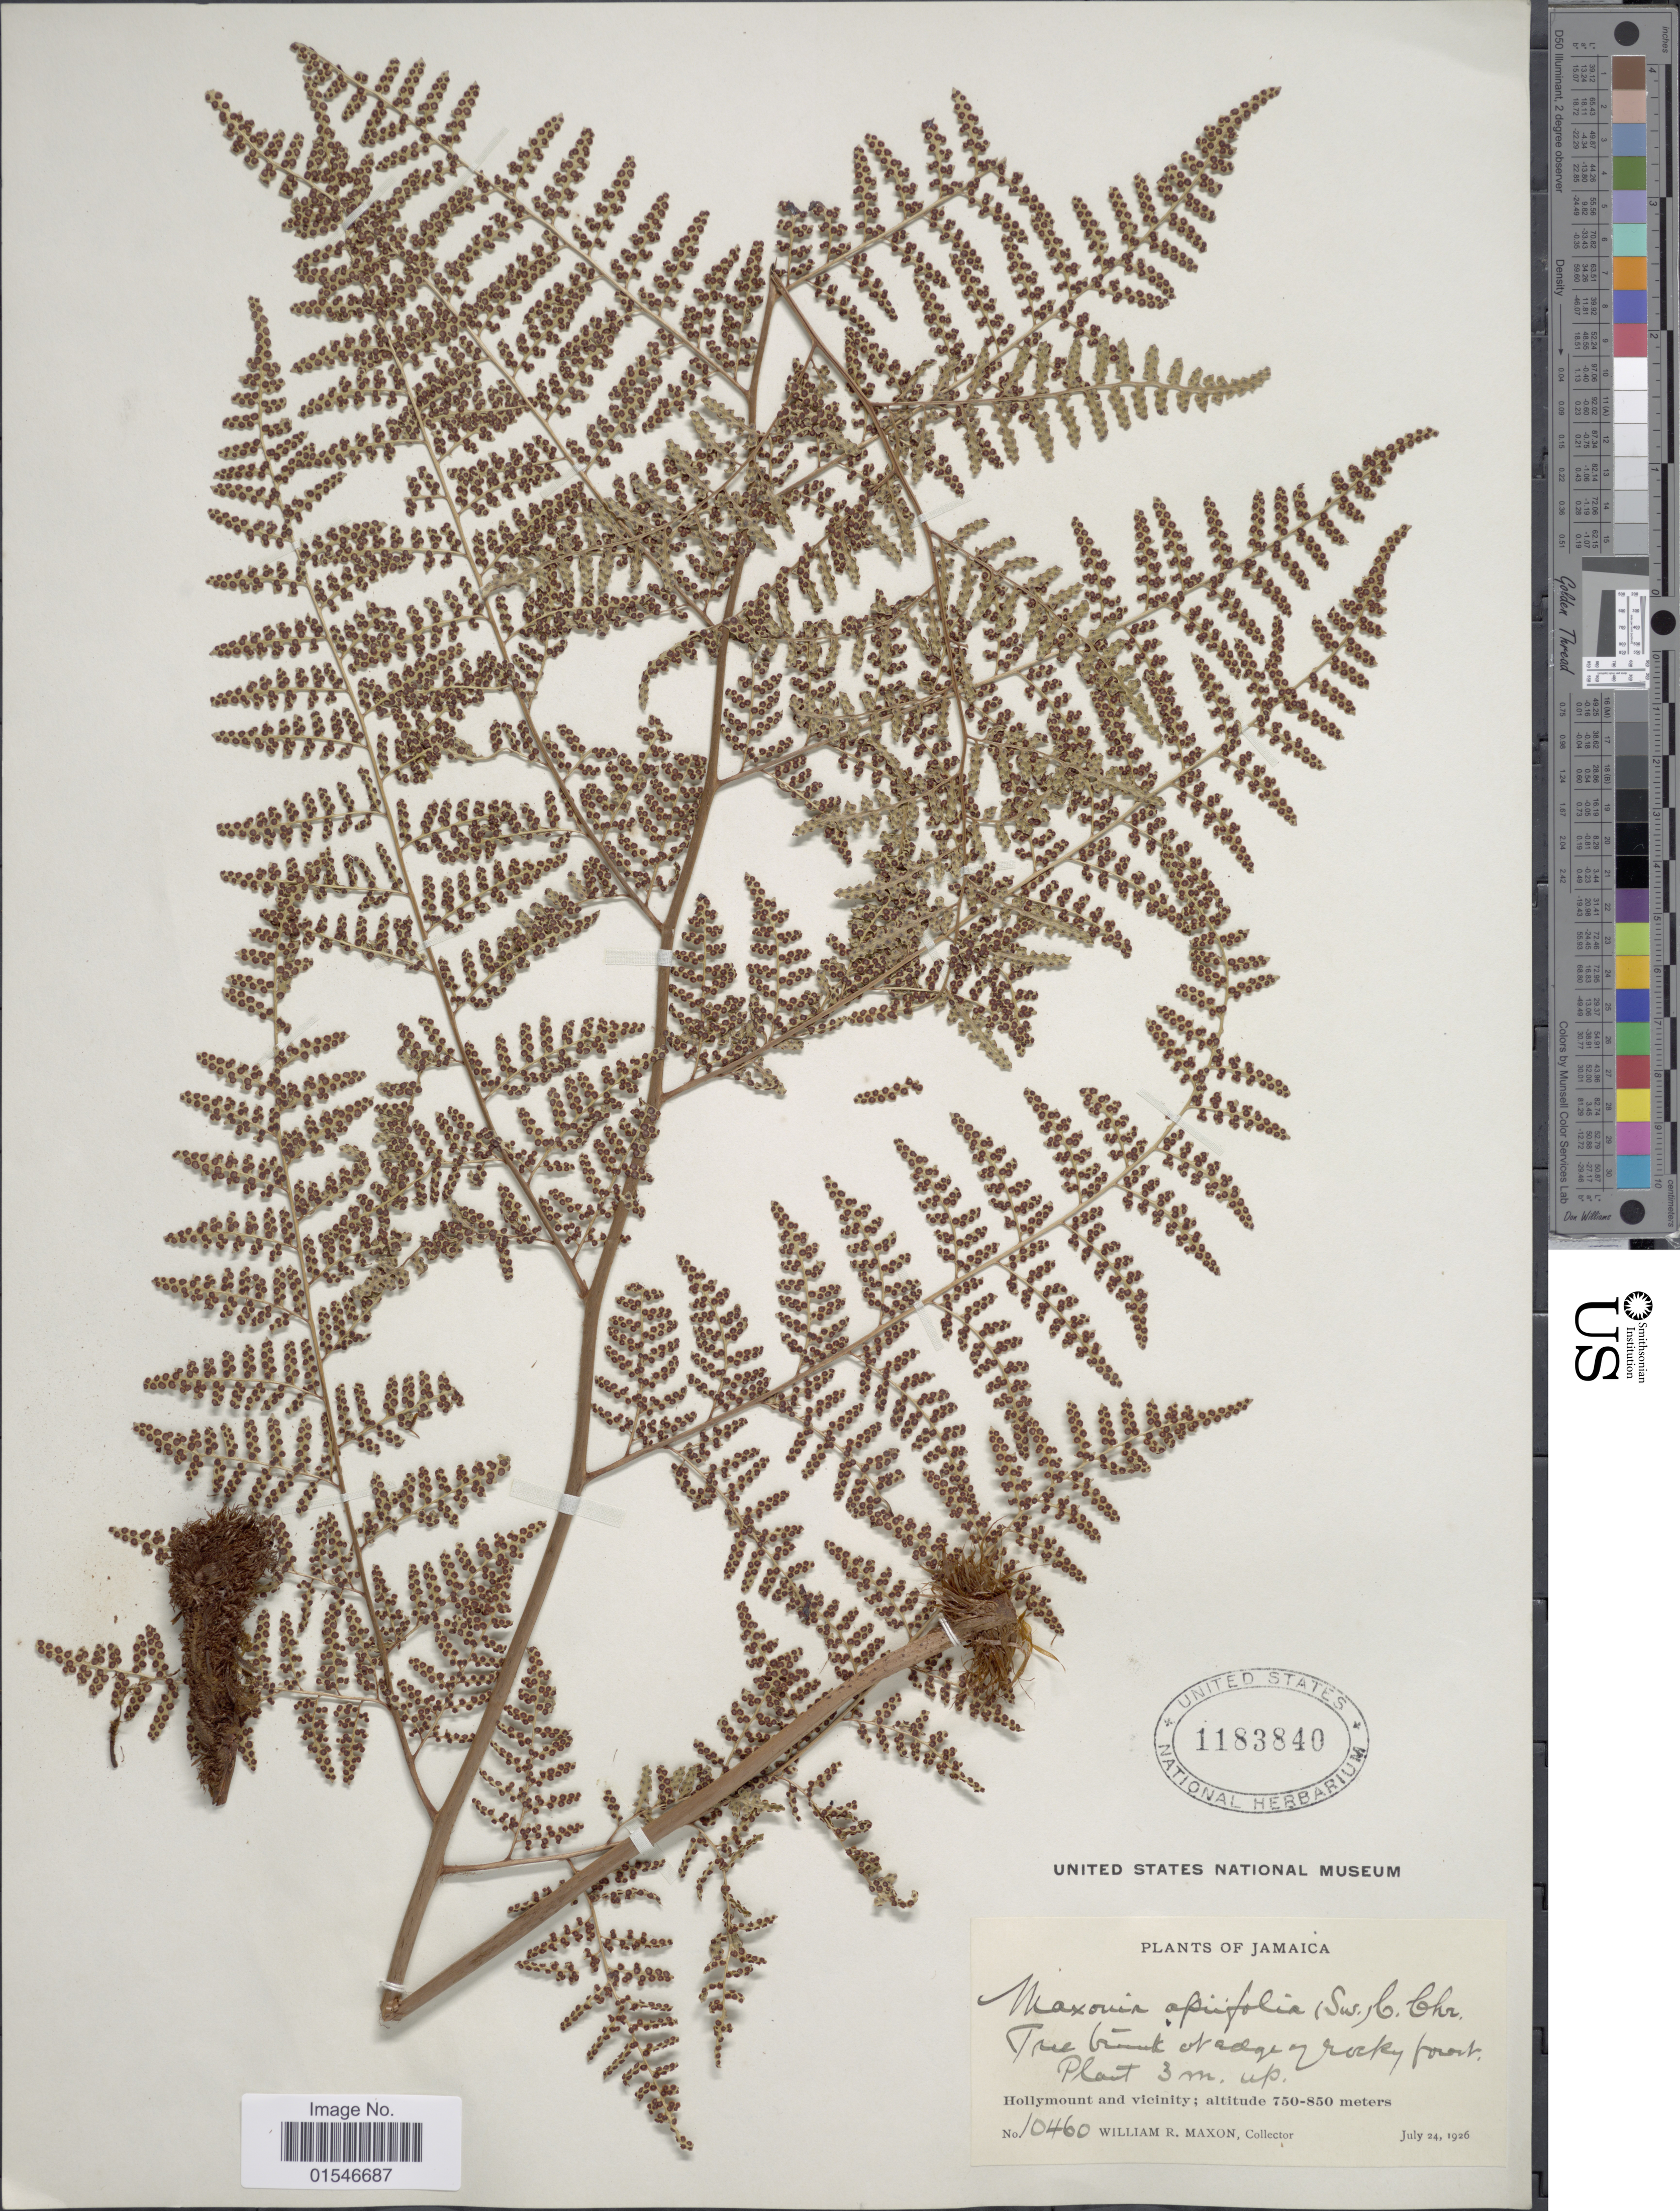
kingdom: Plantae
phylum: Tracheophyta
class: Polypodiopsida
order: Polypodiales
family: Dryopteridaceae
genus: Maxonia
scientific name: Maxonia apiifolia var. apiifolia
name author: (Sw.) C. Chr.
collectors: W. R. Maxon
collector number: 10460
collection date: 1926-07-27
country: Jamaica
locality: Hollymount and vicinity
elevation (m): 750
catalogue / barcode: US 1183840